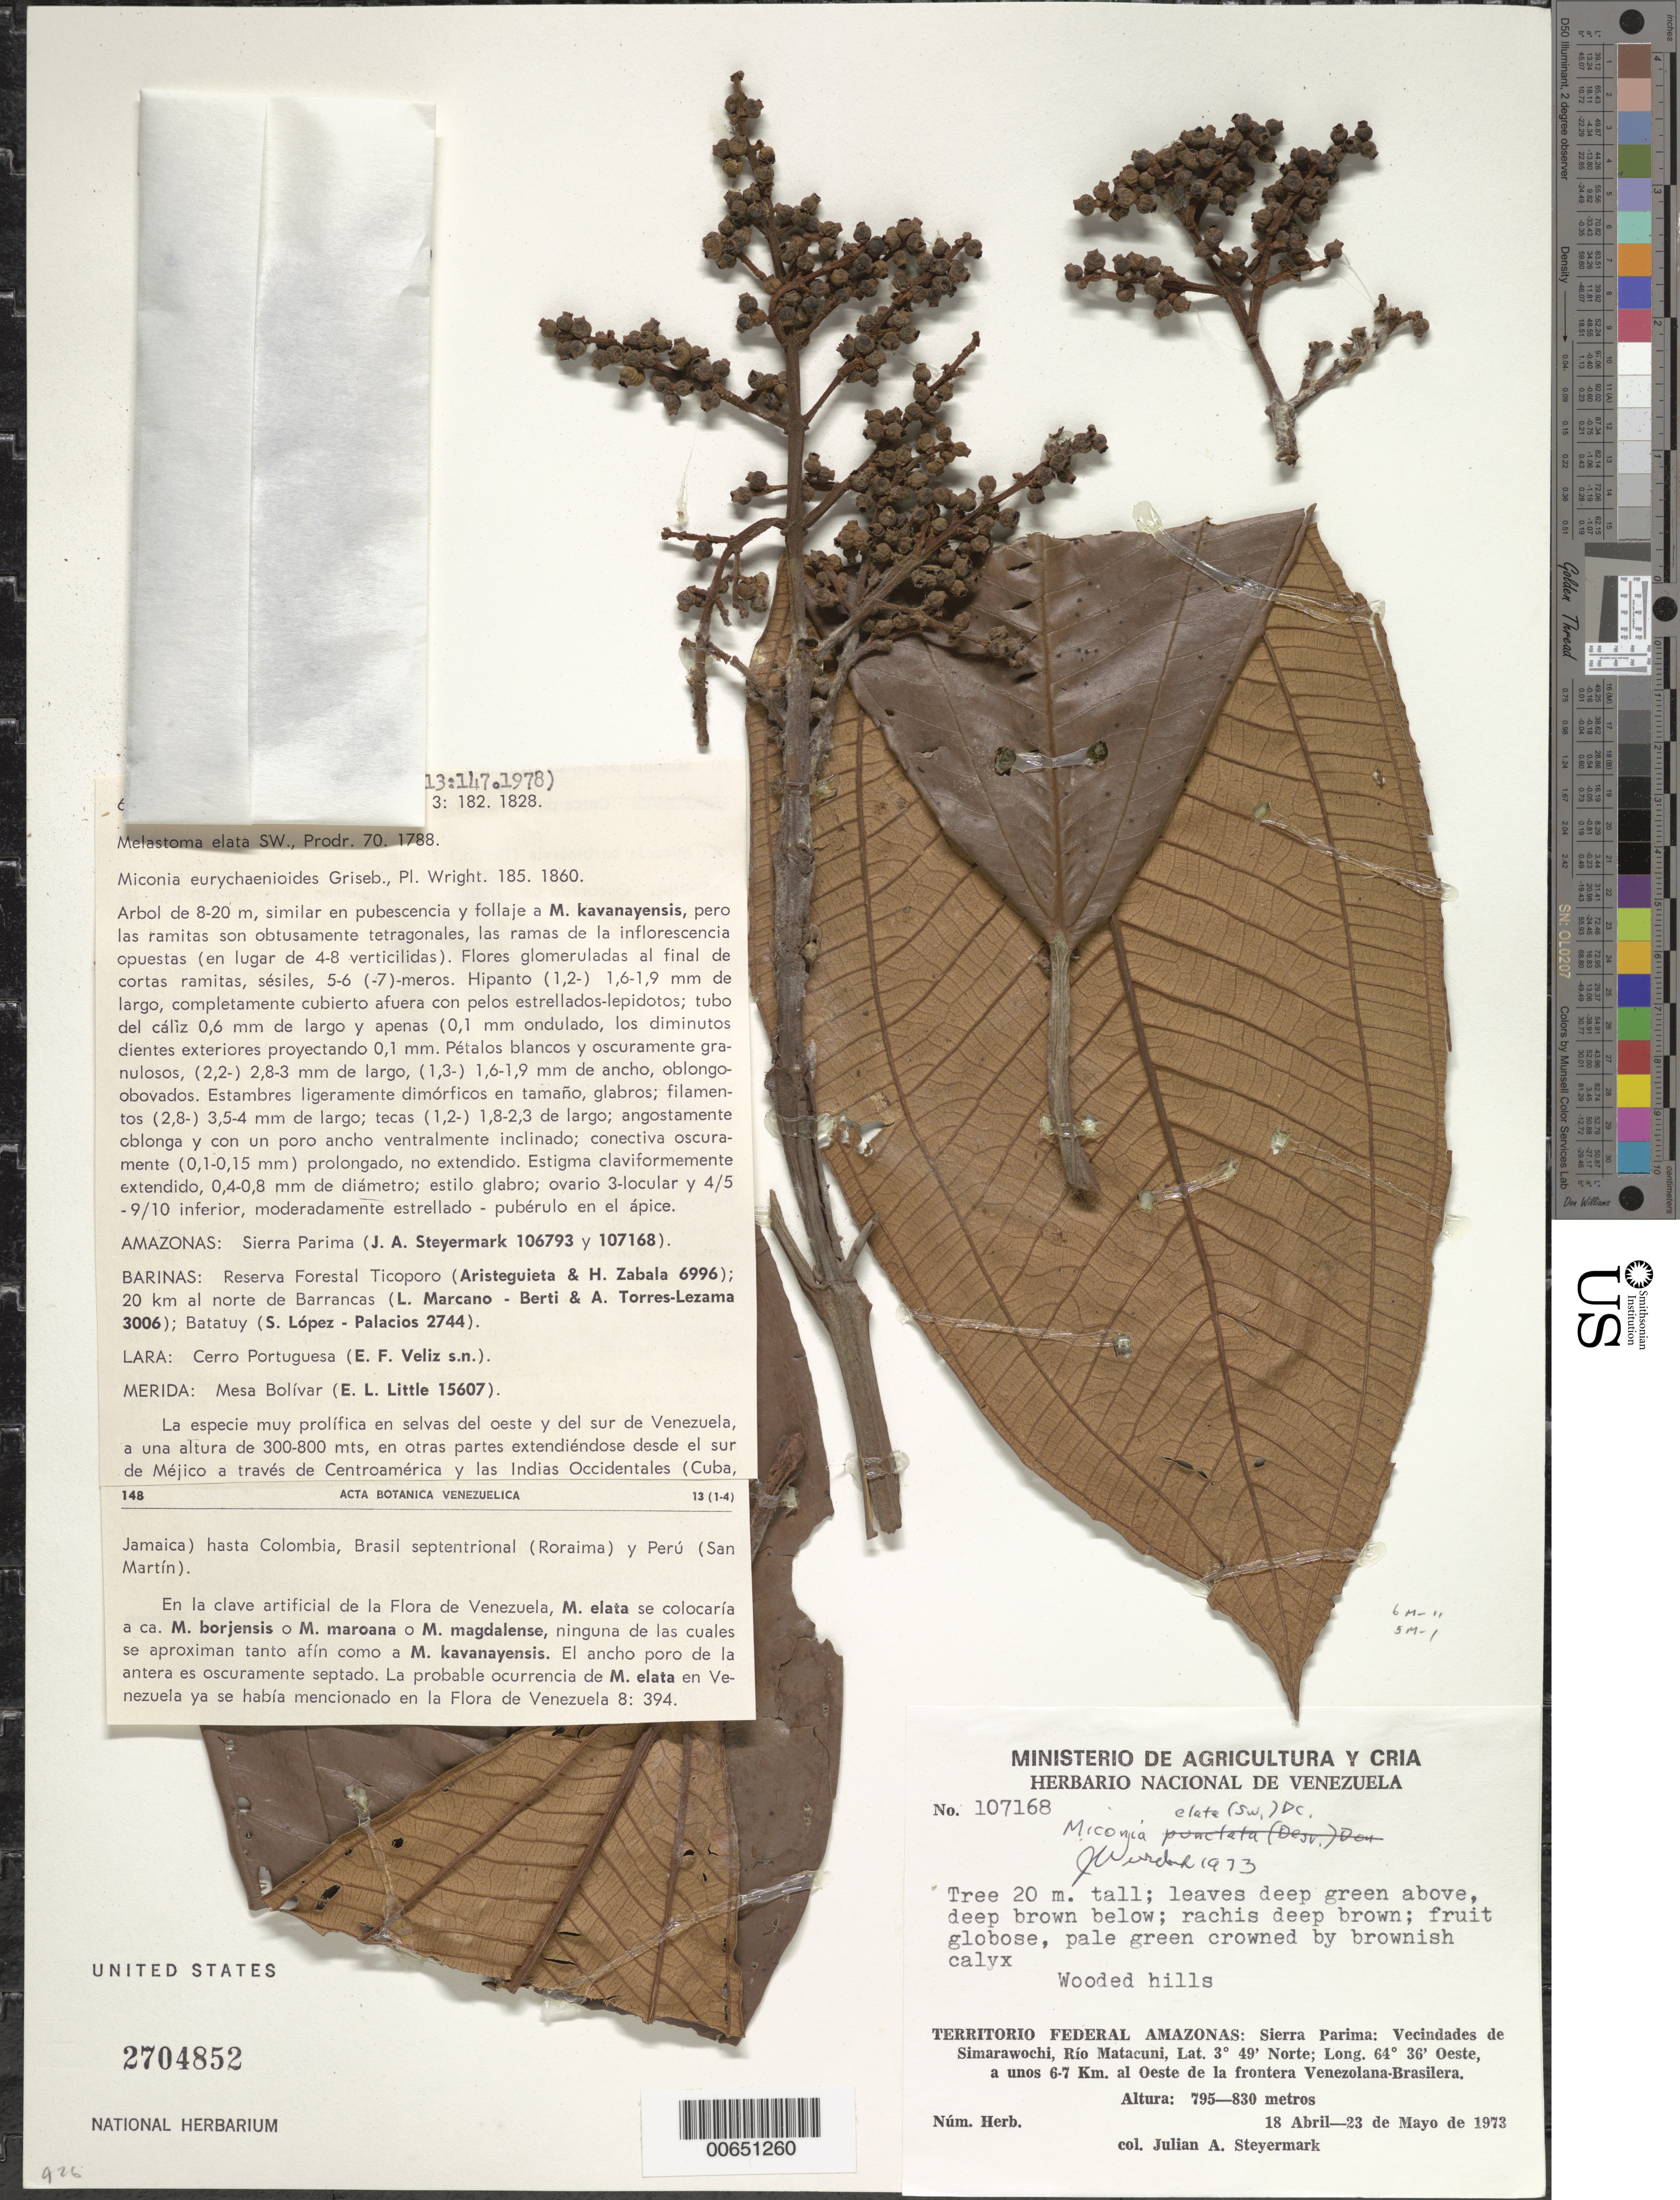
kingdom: Plantae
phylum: Tracheophyta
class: Magnoliopsida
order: Myrtales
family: Melastomataceae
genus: Miconia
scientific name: Miconia elata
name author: (Sw.) DC.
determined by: Wurdack, John J., (US), US (UNITED STATES)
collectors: J. Steyermark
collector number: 107168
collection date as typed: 18-Apr-73 to 23-May-73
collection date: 1973-04-18/1973-05-23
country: Venezuela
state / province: Amazonas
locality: Sierra Parima; vec de Simarawochi, Río Matacuni, a unos 6-7 km al oeste de la frontera Venezolana-Brasilera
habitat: Wooded hills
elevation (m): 795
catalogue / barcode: US 2704852